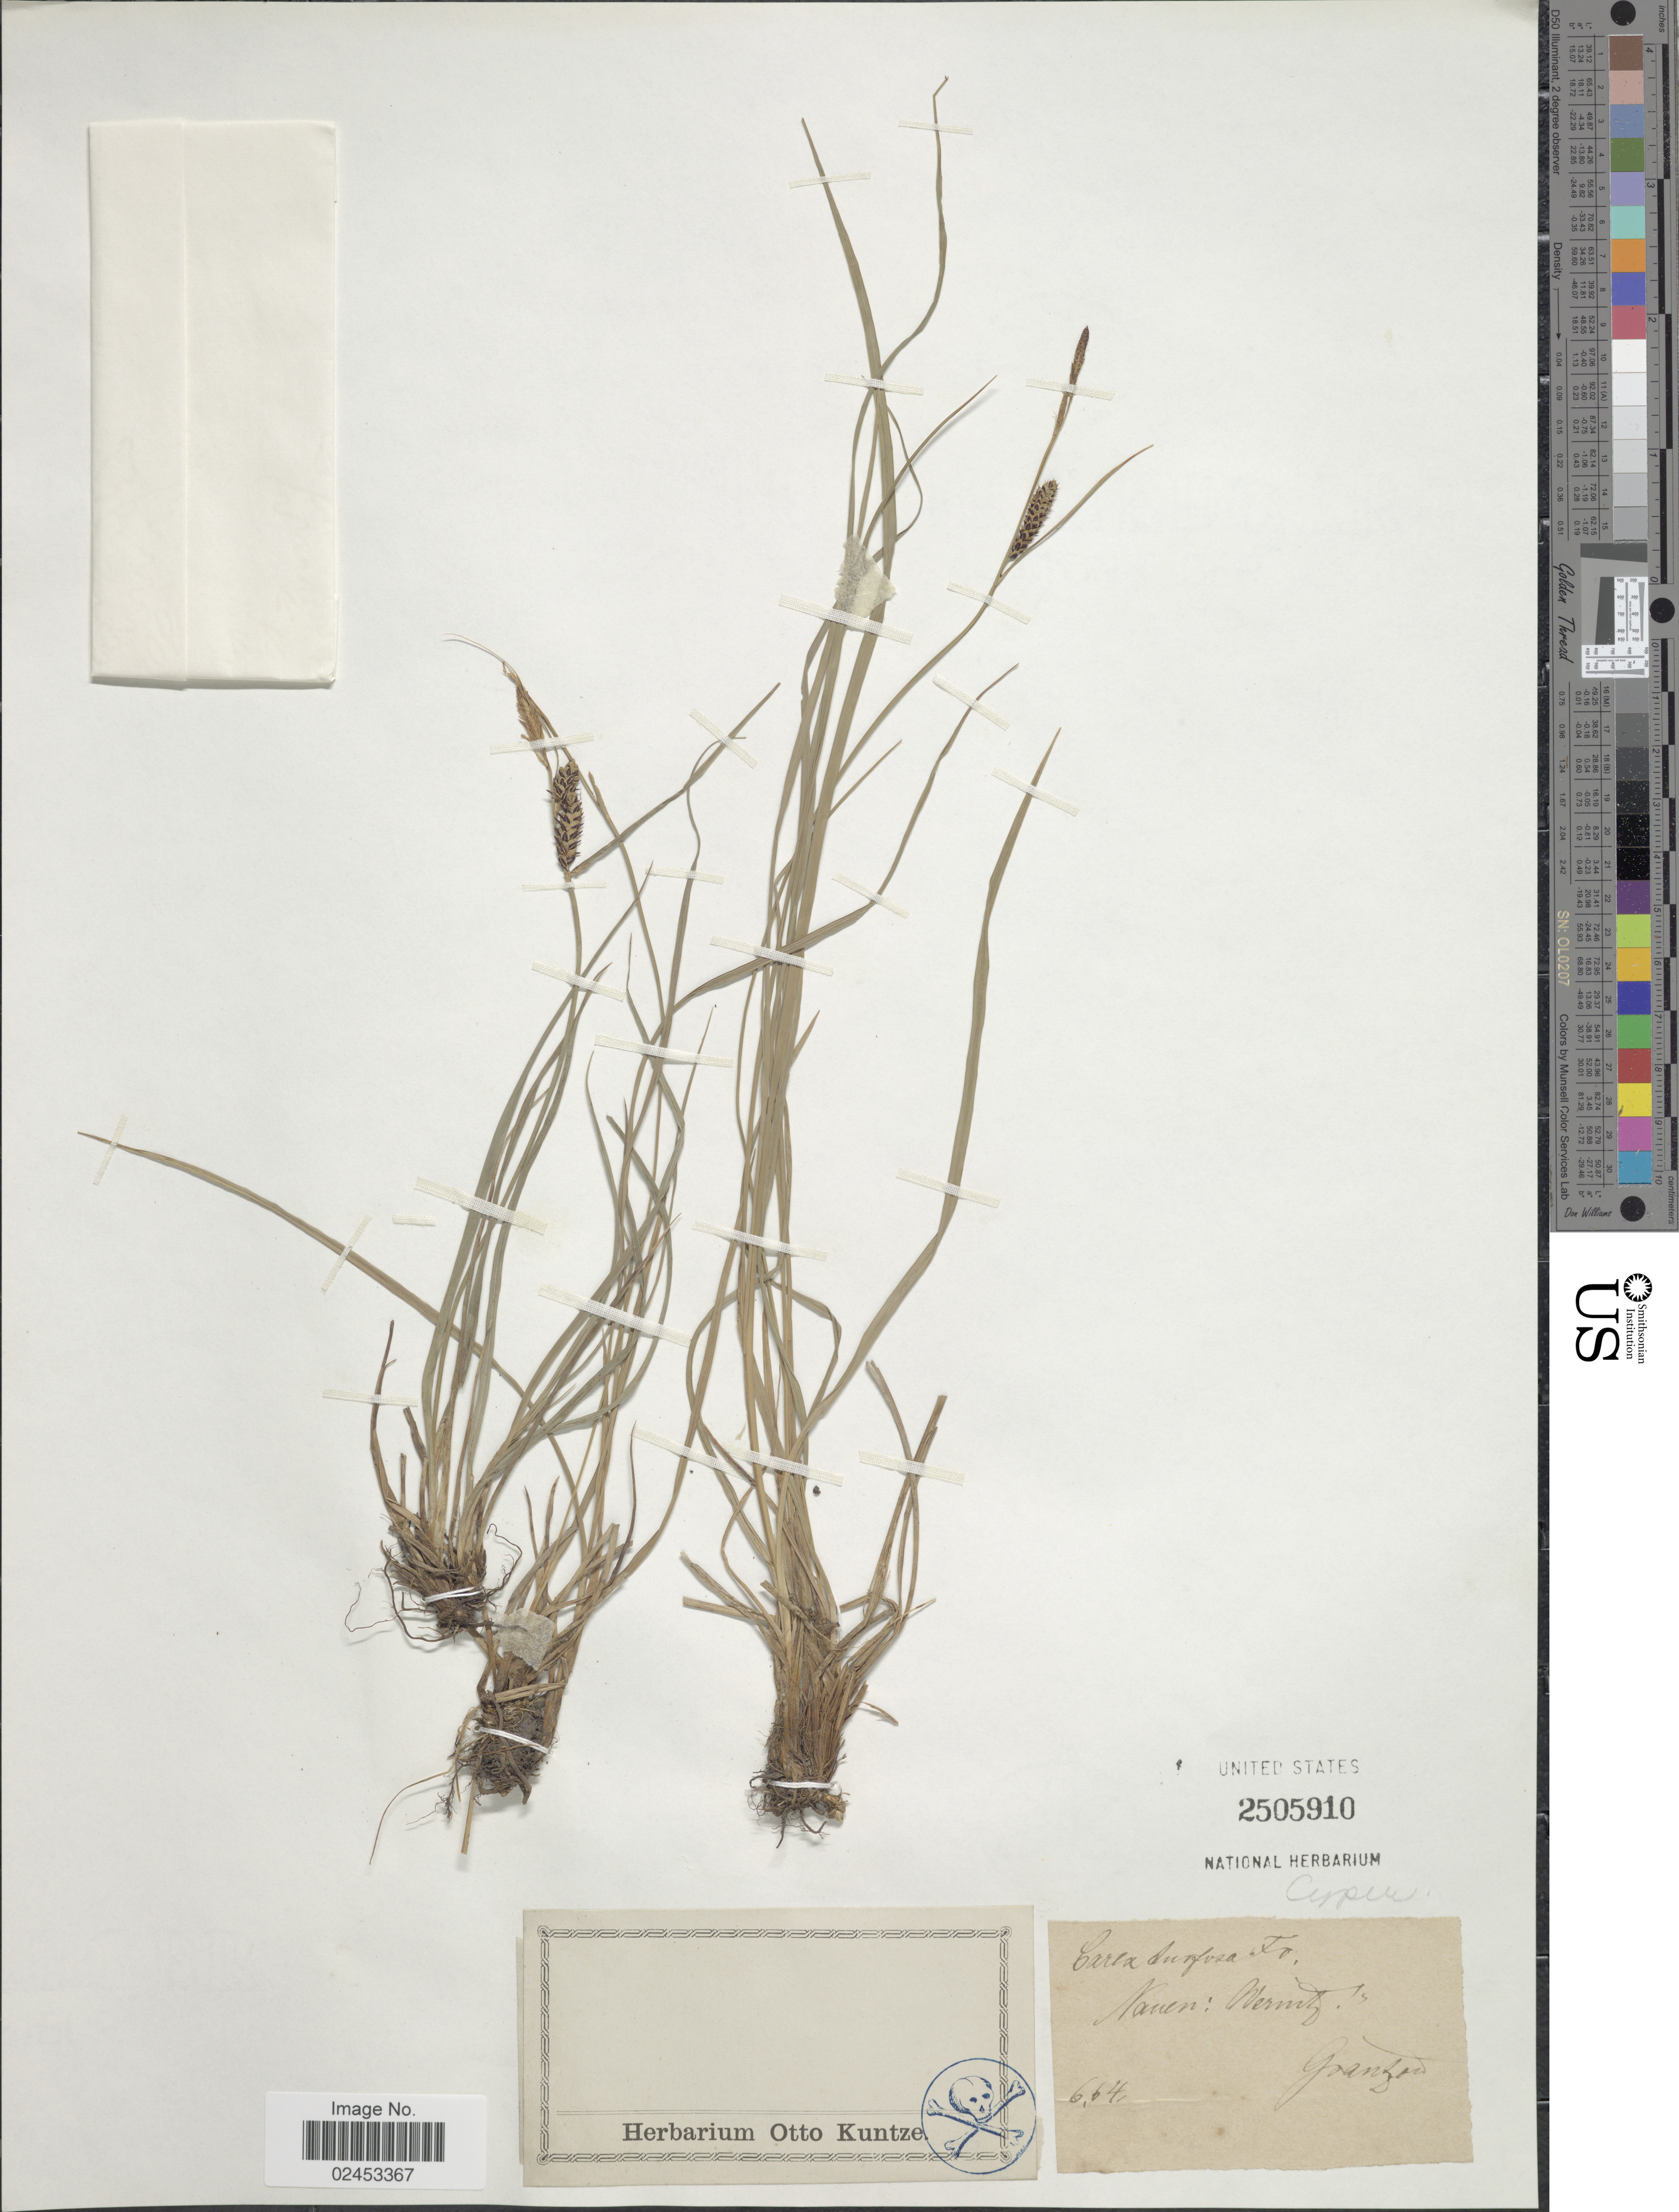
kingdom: Plantae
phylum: Tracheophyta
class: Liliopsida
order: Poales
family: Cyperaceae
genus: Carex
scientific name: Carex x turfosa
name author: Fr.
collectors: Grantzow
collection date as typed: Transcribed d/m/y: /6/64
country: Germany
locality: Nauen: Wermitz [interpreted]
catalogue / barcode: US 2505910